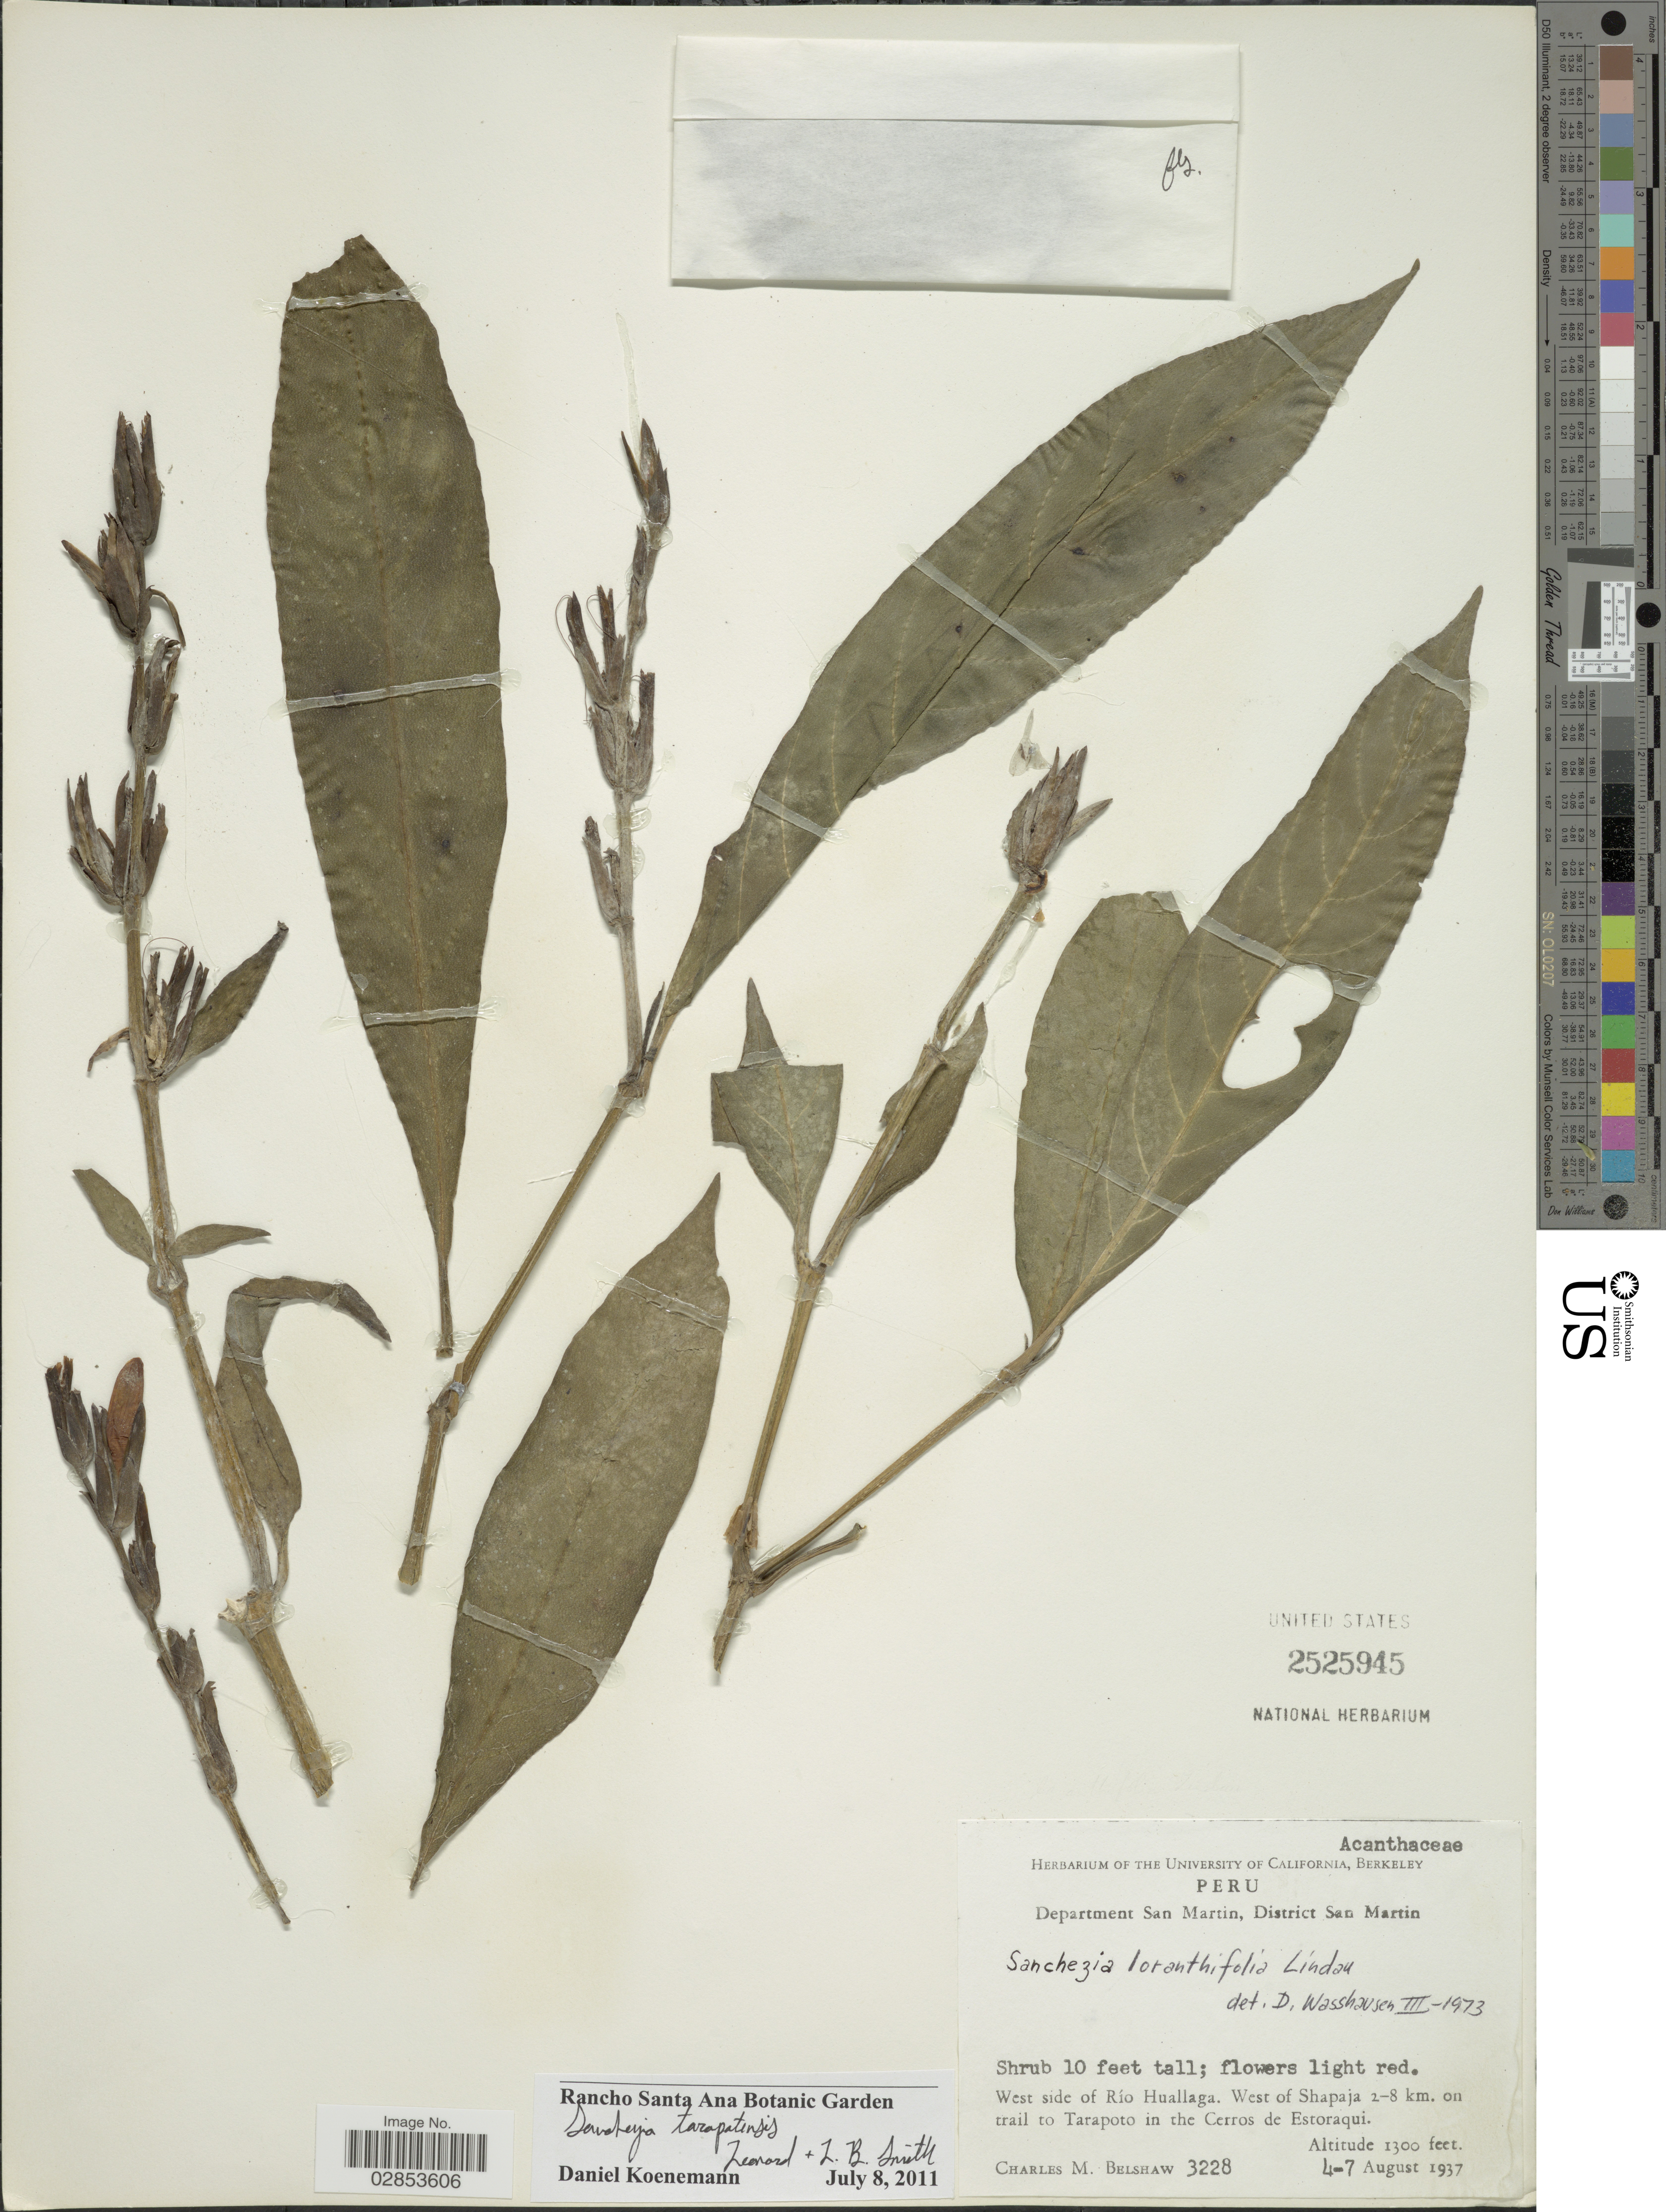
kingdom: Plantae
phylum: Tracheophyta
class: Magnoliopsida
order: Lamiales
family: Acanthaceae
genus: Sanchezia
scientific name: Sanchezia loranthifolia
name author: Lindau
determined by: Azevedo, Igor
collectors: C. Shaw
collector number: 3228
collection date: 1937-08-04/1937-08-07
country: Peru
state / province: San Martín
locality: Department San Martin, District San Martin. West side of Río Huallaga. West of Shapaja 2-8 km. on trail to Tarapoto in the Cerros de Estoraqui.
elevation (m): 396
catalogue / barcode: US 2525945